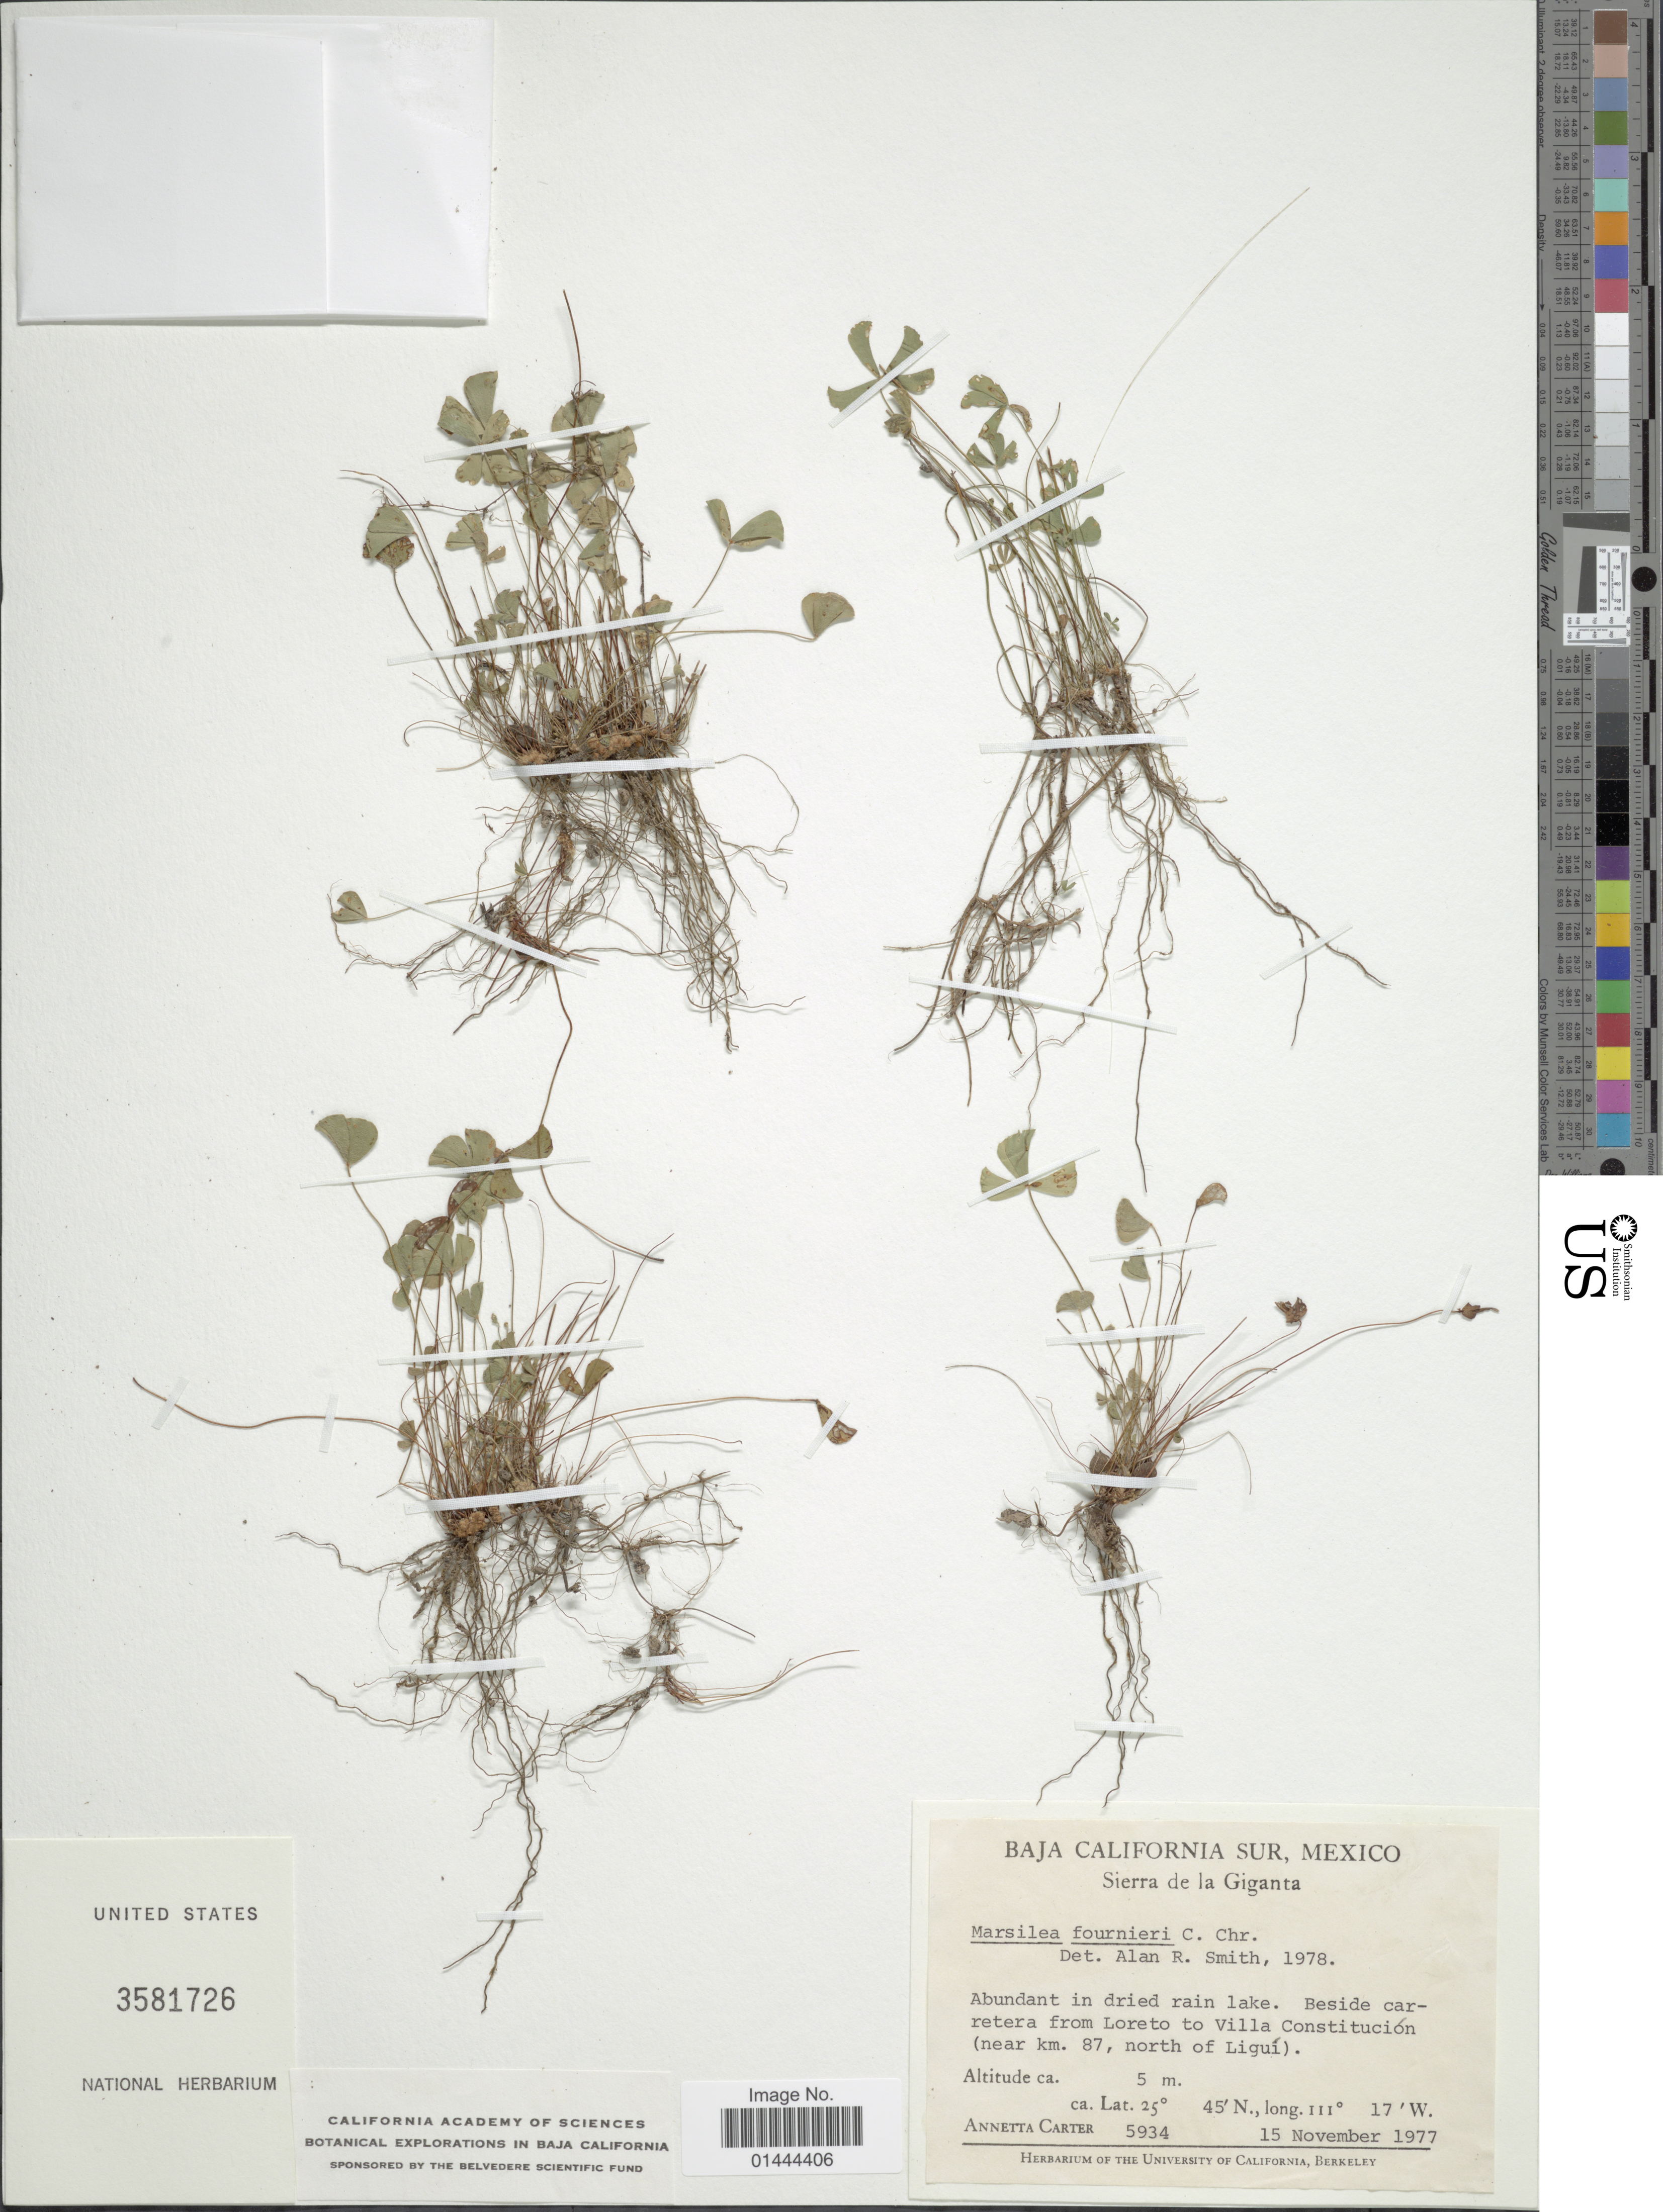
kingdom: Plantae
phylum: Tracheophyta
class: Polypodiopsida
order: Salviniales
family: Marsileaceae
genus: Marsilea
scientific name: Marsilea mollis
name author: B.L. Rob. & Fernald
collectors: A. M. Carter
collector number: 5934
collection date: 1977-11-15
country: Mexico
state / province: Baja California Sur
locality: Sierra de la Giganta, abundant in dried rain lake, beside carretera from Loreto to Villa Constitución (near km. 87, north of Liguí)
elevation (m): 5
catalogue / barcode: US 3581726